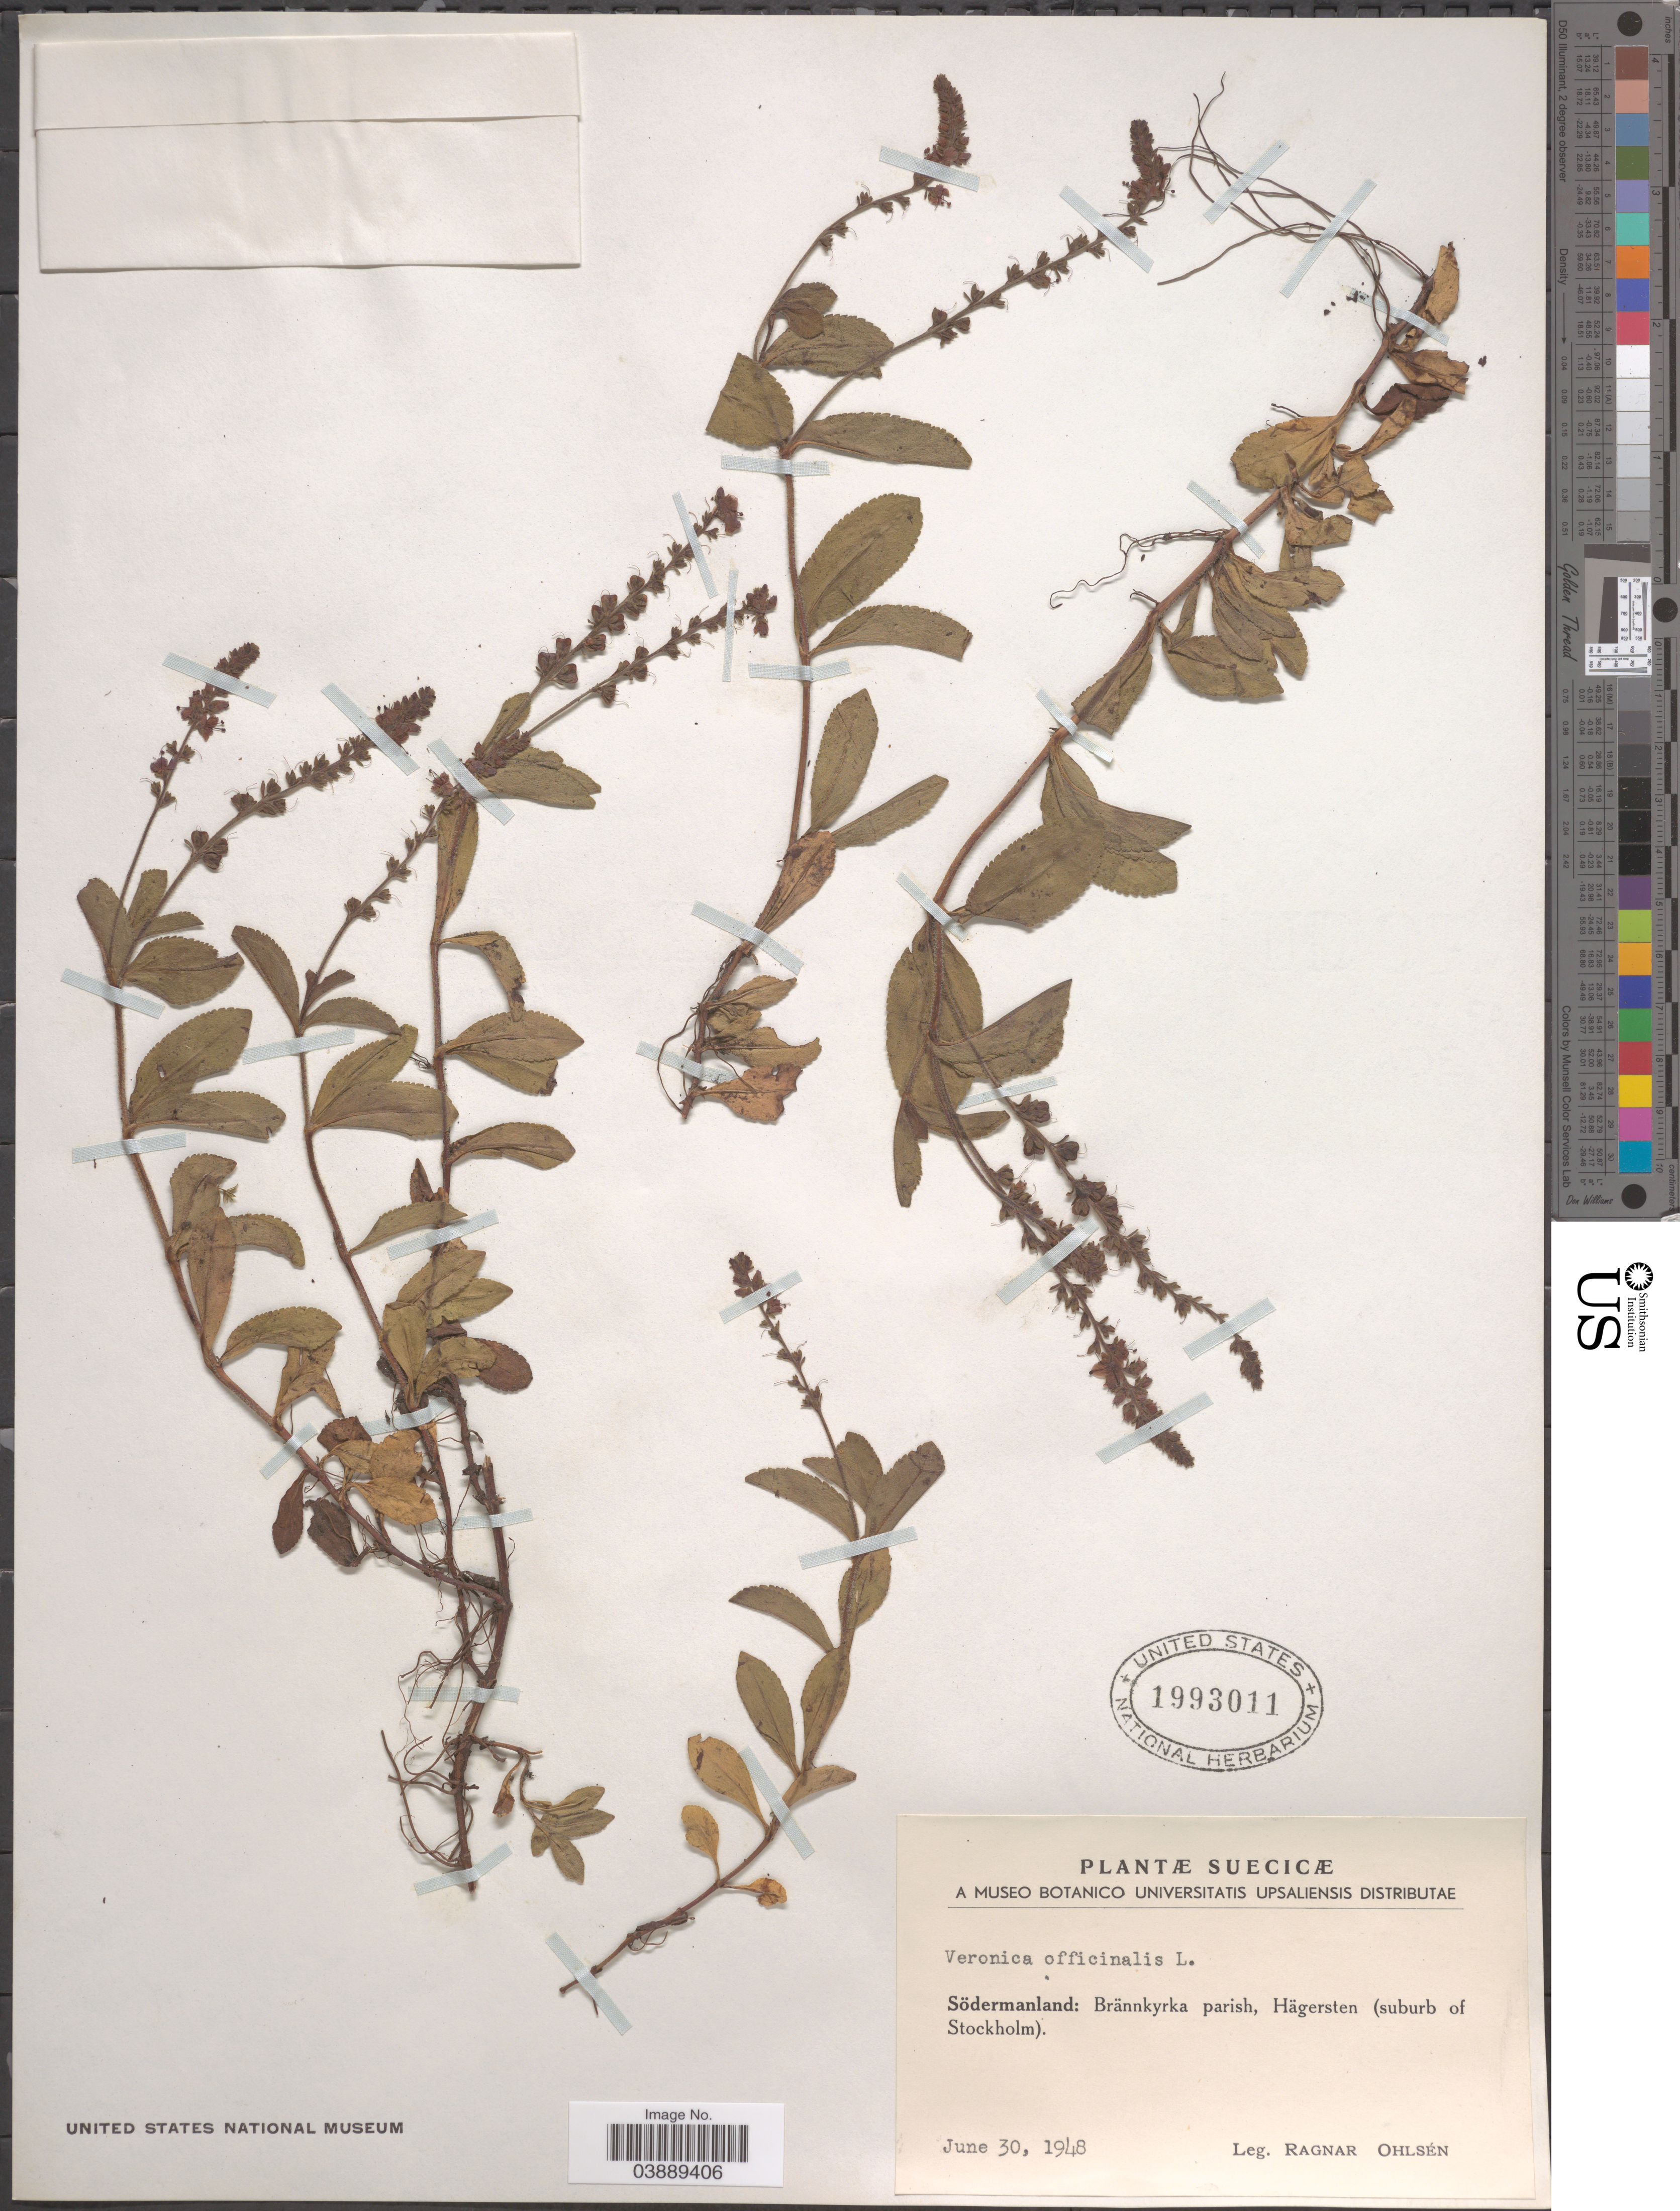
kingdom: Plantae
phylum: Tracheophyta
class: Magnoliopsida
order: Lamiales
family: Plantaginaceae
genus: Veronica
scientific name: Veronica officinalis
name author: L.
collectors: R. Ohlsén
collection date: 1948-06-30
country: Sweden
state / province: Sodermanland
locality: Suecicæ. Södermanland: Brännkyrka parish, Hägersten (suburb of Stockholm).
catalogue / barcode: US 1993011